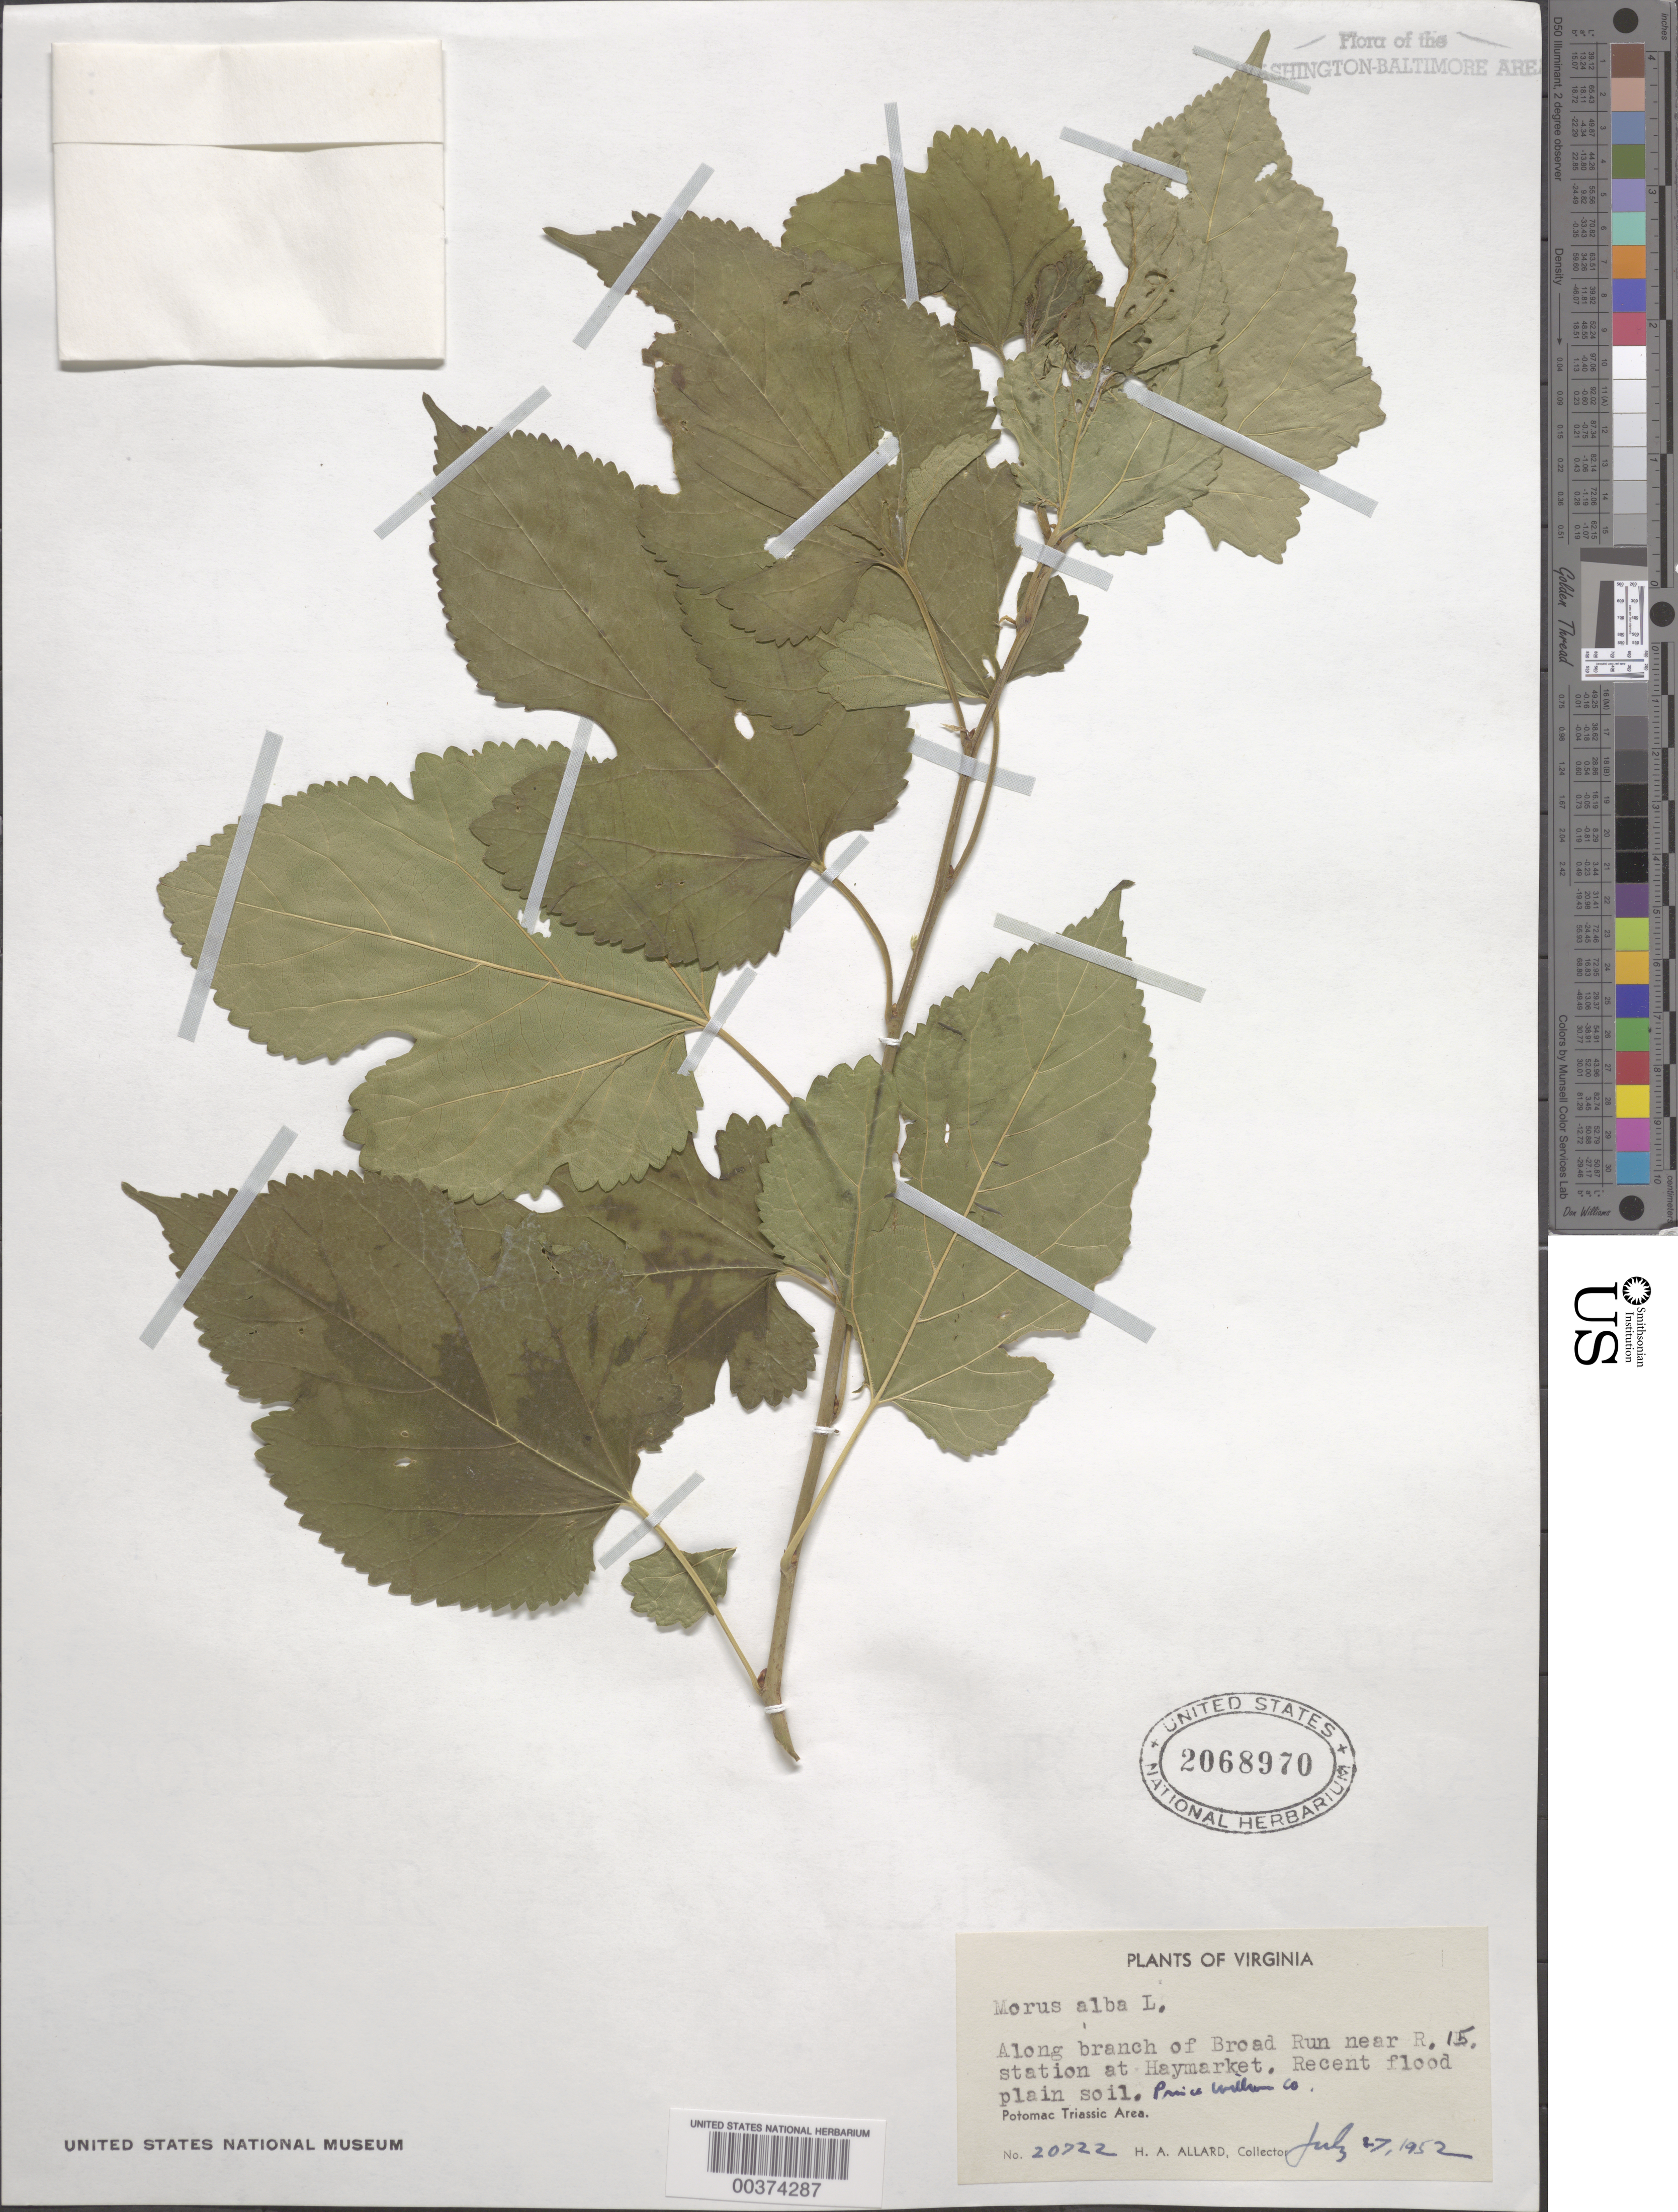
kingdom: Plantae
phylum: Tracheophyta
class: Magnoliopsida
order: Rosales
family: Moraceae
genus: Morus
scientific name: Morus alba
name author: L.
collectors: H. A. Allard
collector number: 20722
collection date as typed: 27 Jul 1952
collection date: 1952-07-27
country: United States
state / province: Virginia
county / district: Prince William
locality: Broad Run near Route 15 Station at Haymarket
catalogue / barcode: US 2068970